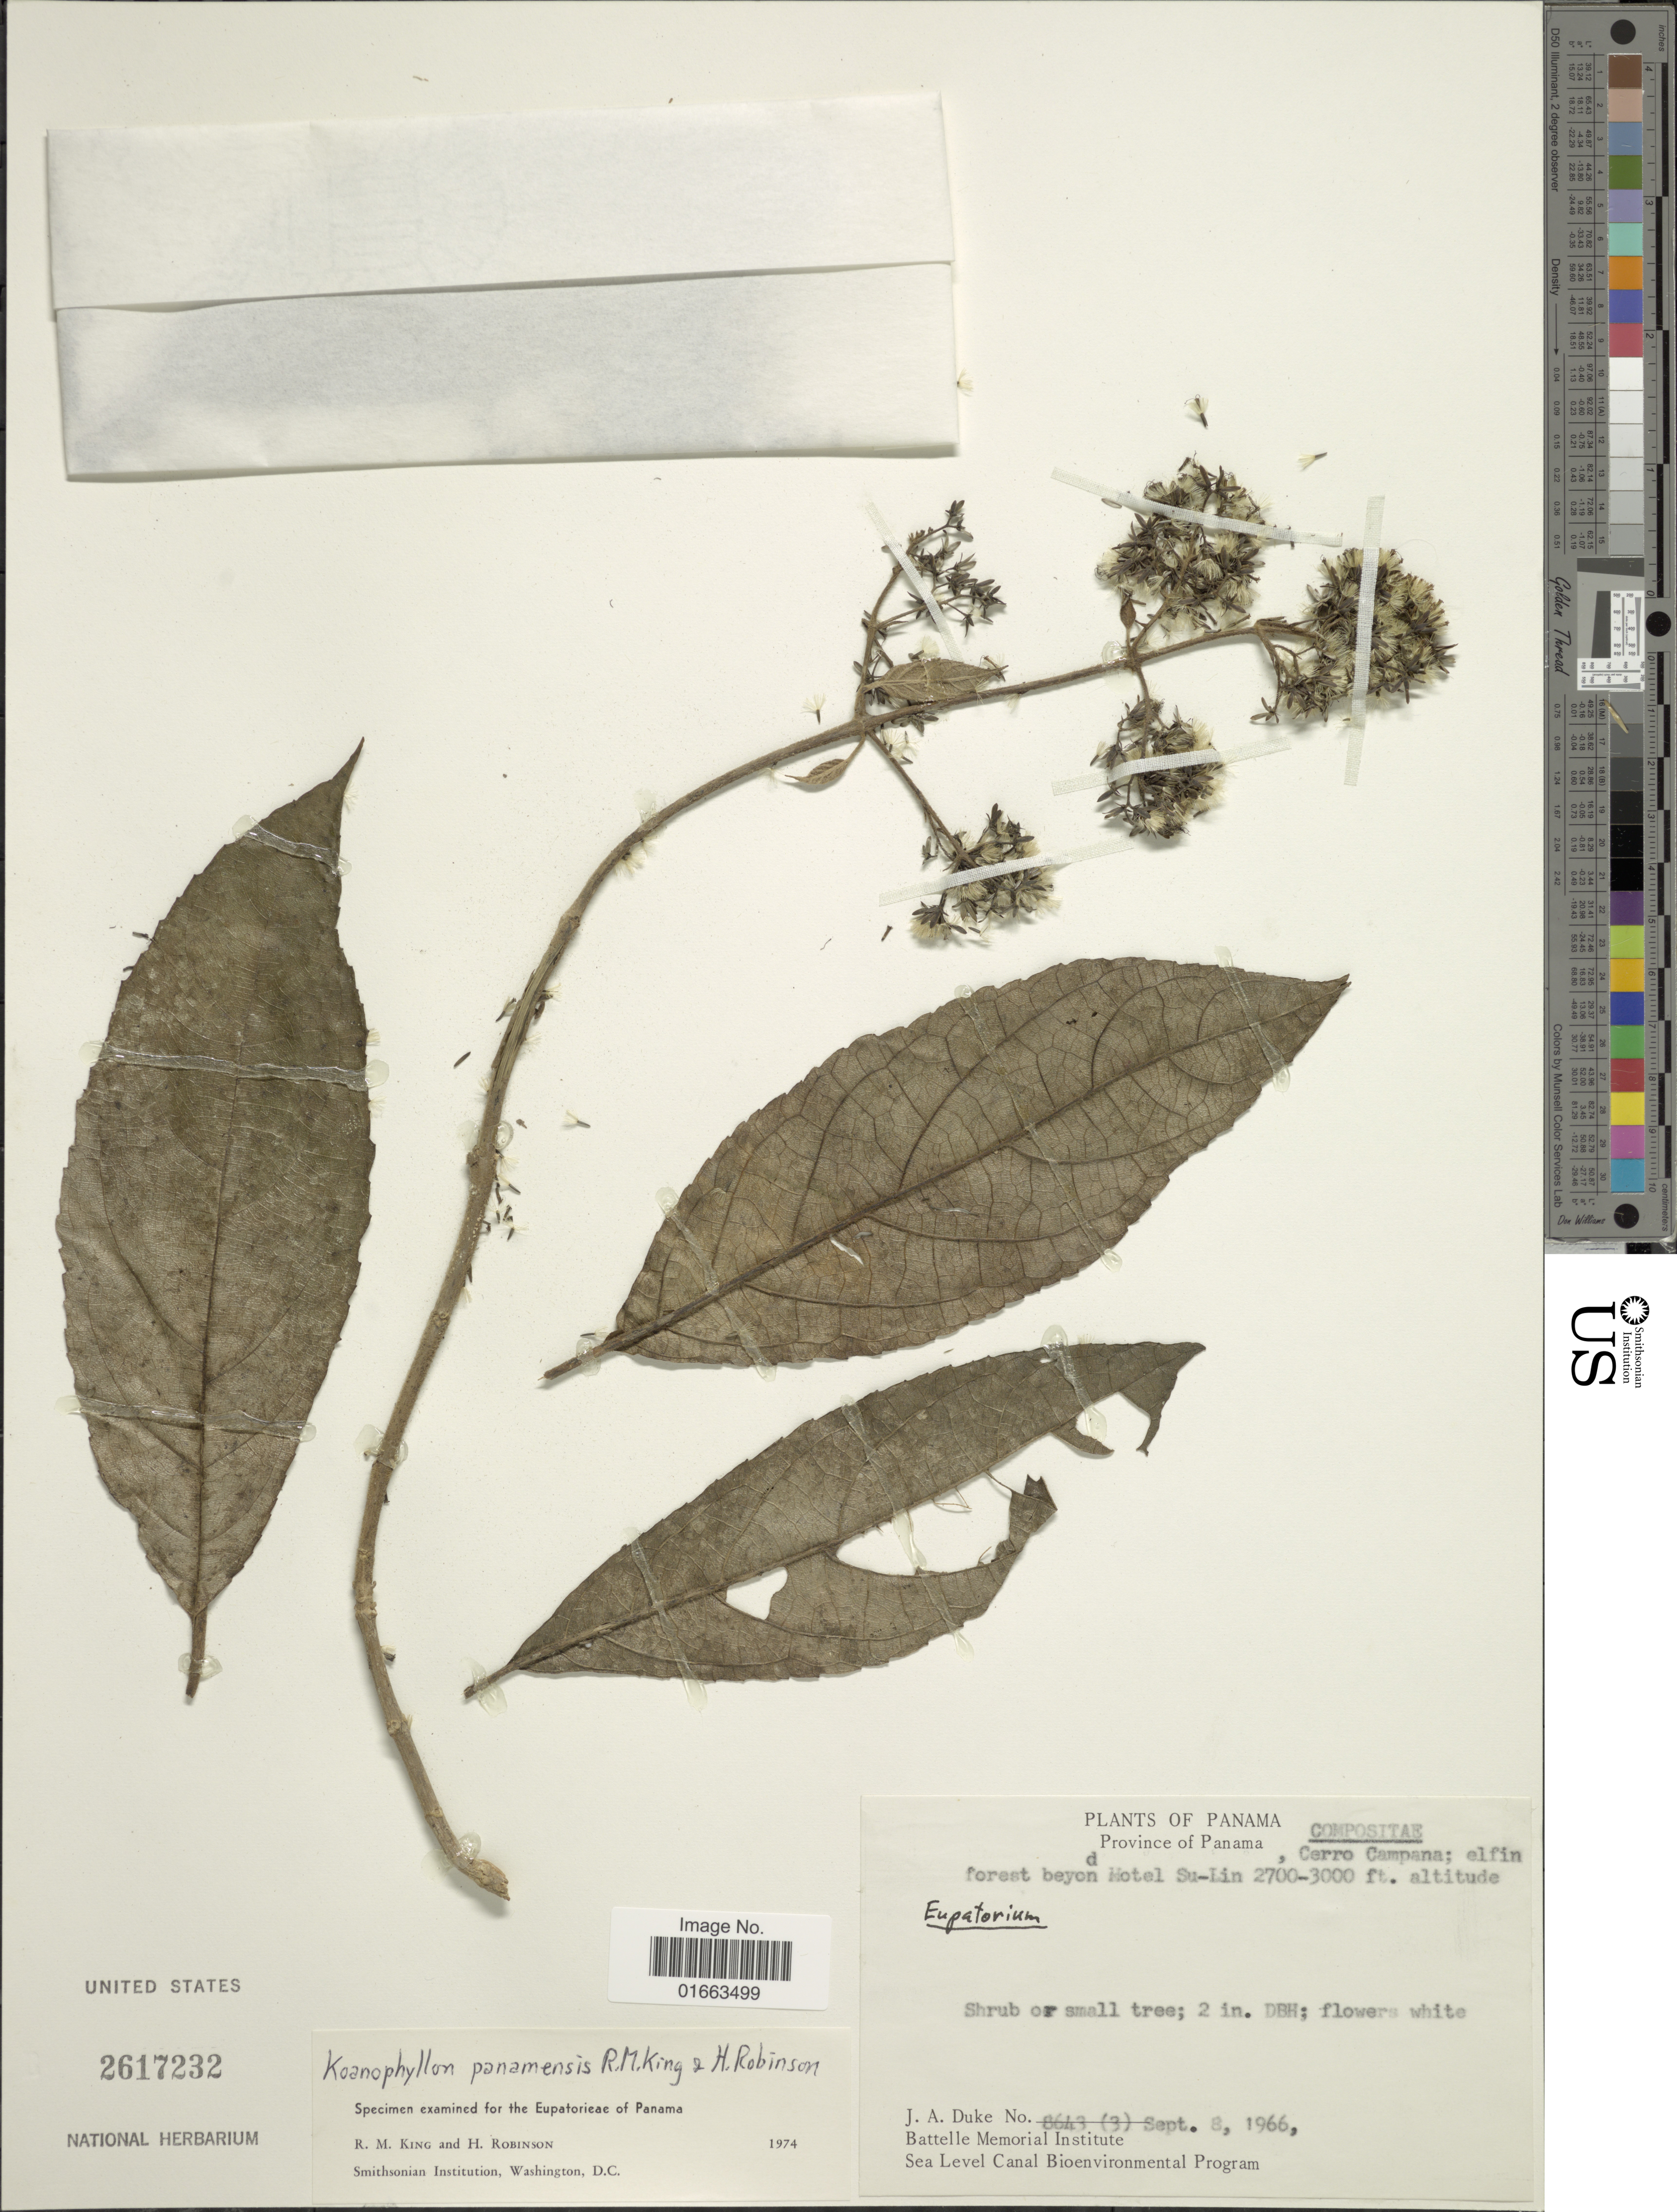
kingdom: Plantae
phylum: Tracheophyta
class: Magnoliopsida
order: Asterales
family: Asteraceae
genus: Koanophyllon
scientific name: Koanophyllon panamensis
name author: R.M. King & H. Rob.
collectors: J. A. Duke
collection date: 1966-09-08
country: Panama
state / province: Panamá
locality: Cero Campana; elfin forest beyond Hotel Su-Lin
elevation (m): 823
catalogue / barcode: US 2617232